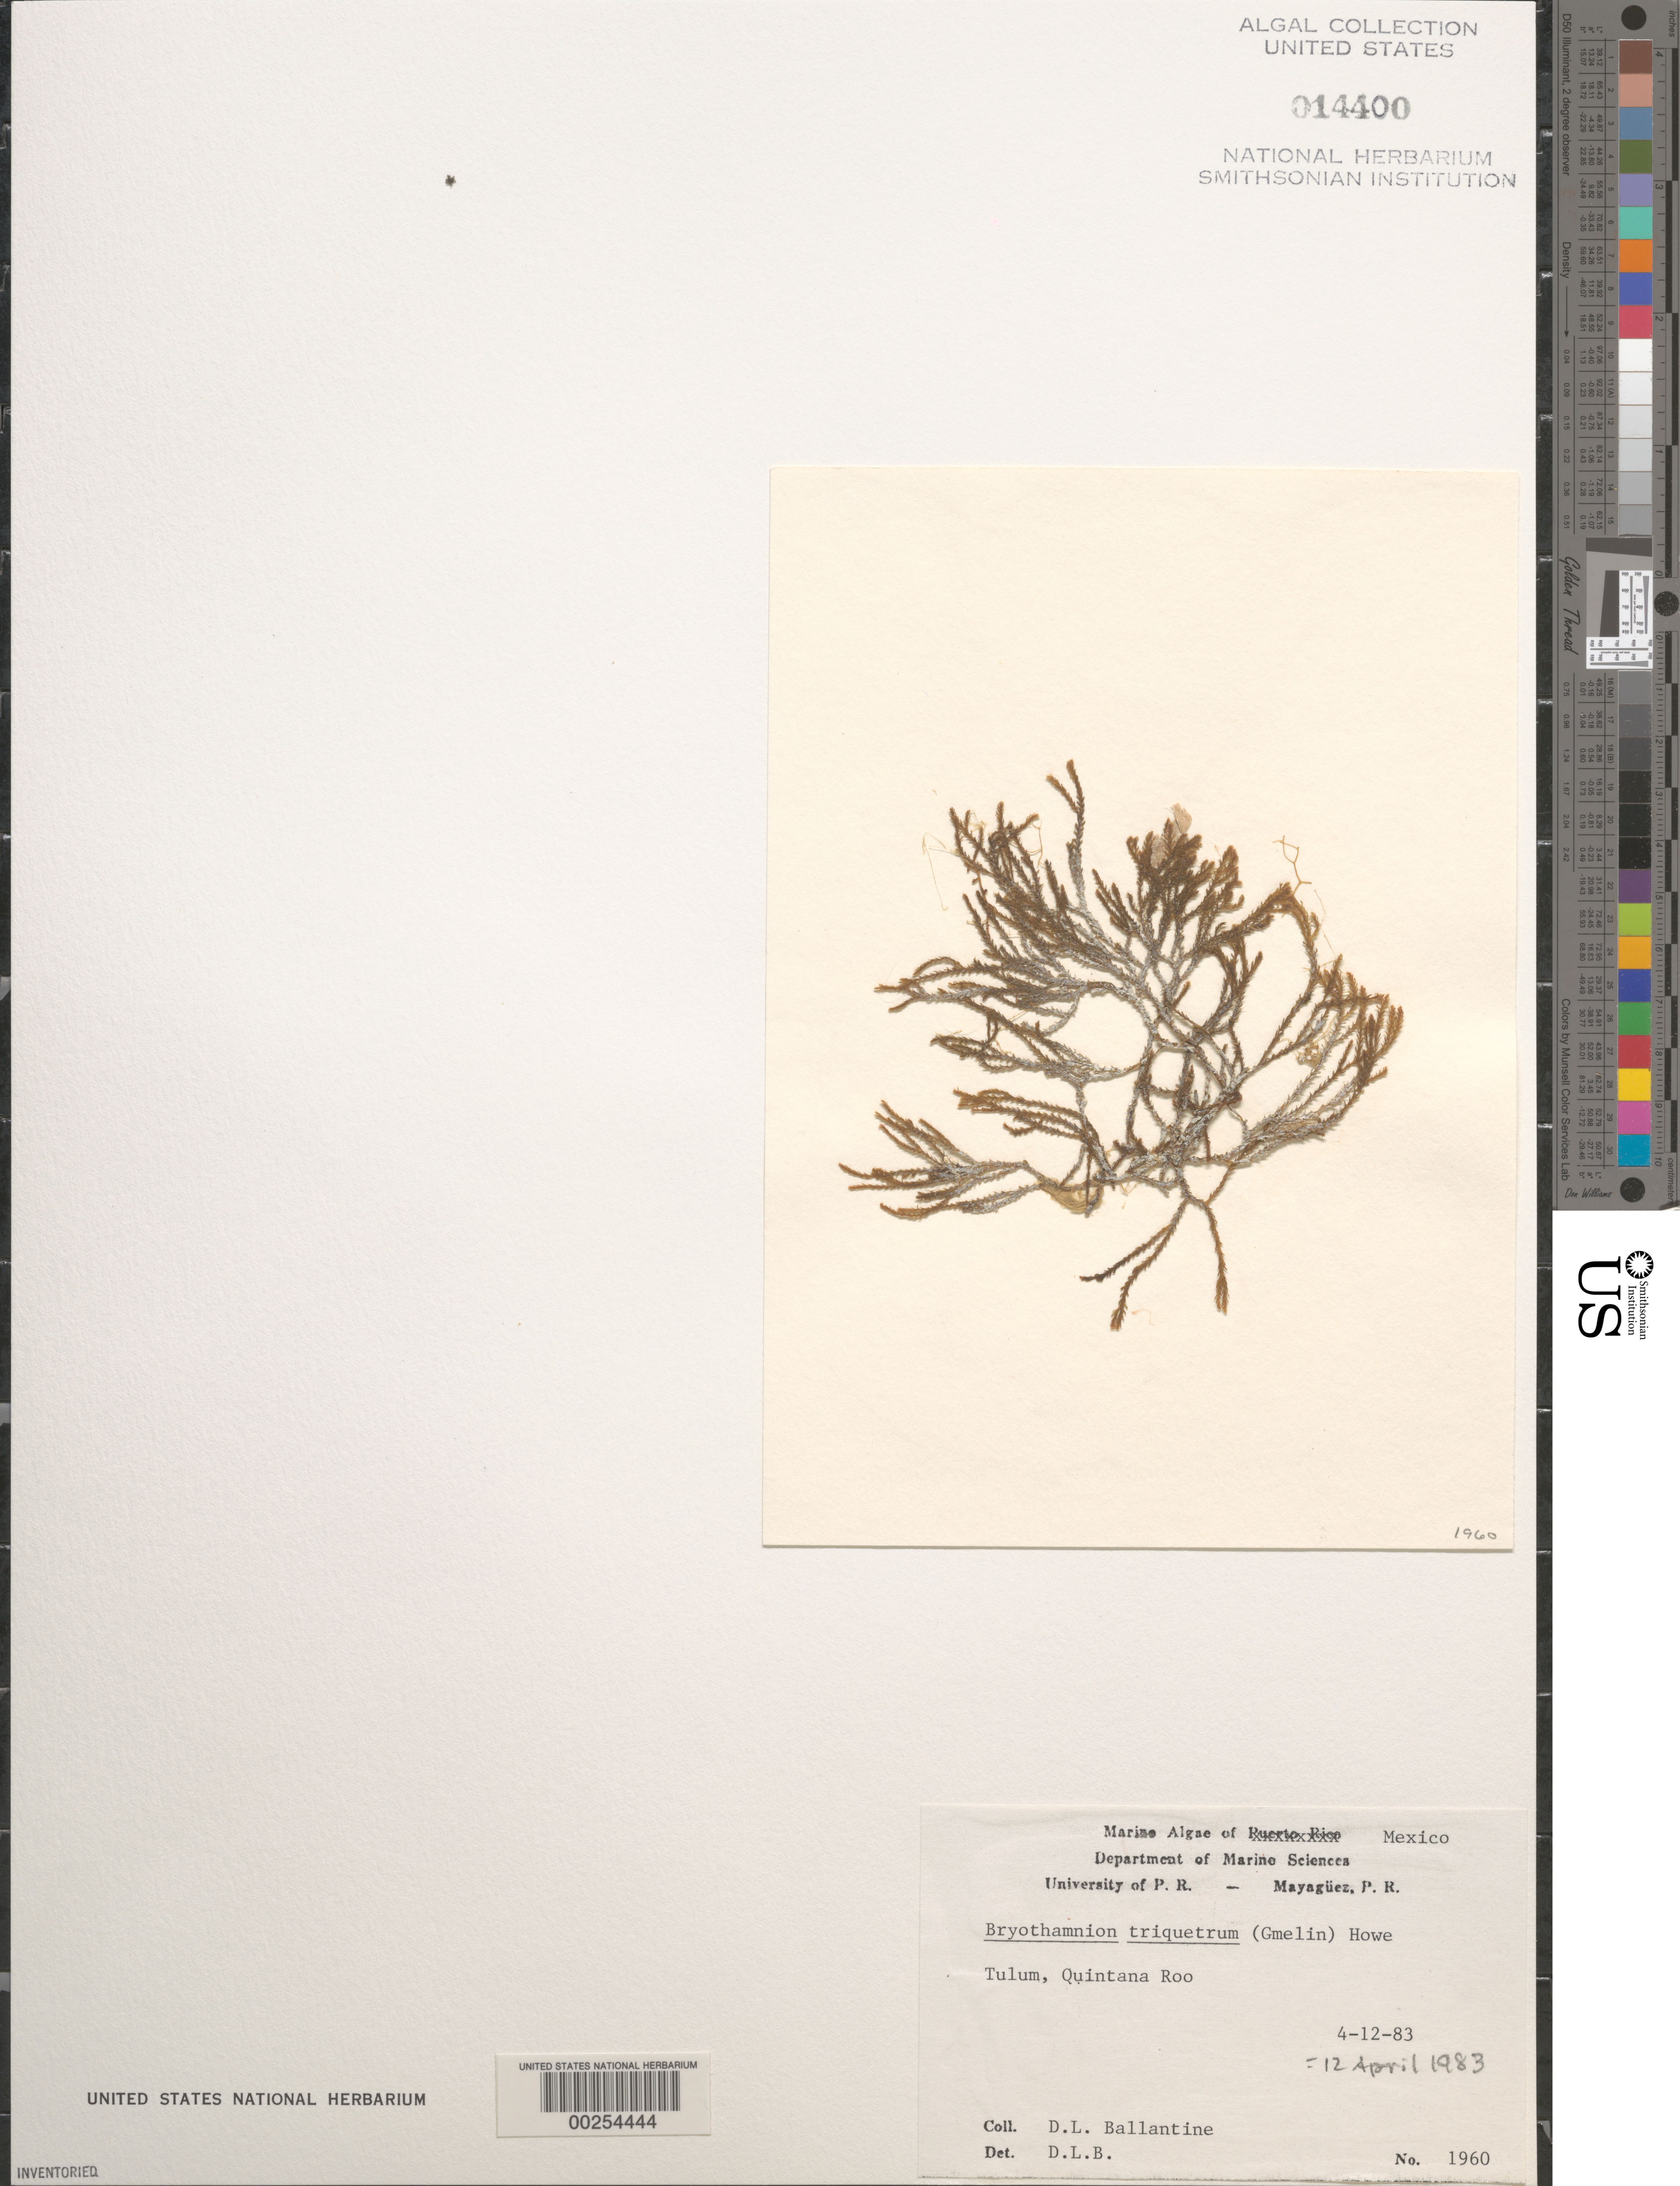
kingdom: Plantae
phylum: Rhodophyta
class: Florideophyceae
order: Ceramiales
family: Rhodomelaceae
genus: Alsidium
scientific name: Alsidium triquetrum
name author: (S.G. Gmel.) Trevis.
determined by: Algae name updating Project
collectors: D.L. Ballantine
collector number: DLB 1960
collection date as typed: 12 Apr 1983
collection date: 1983-04-12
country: Mexico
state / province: Quintana Roo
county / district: Tulum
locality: Tulum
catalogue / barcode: US 14400